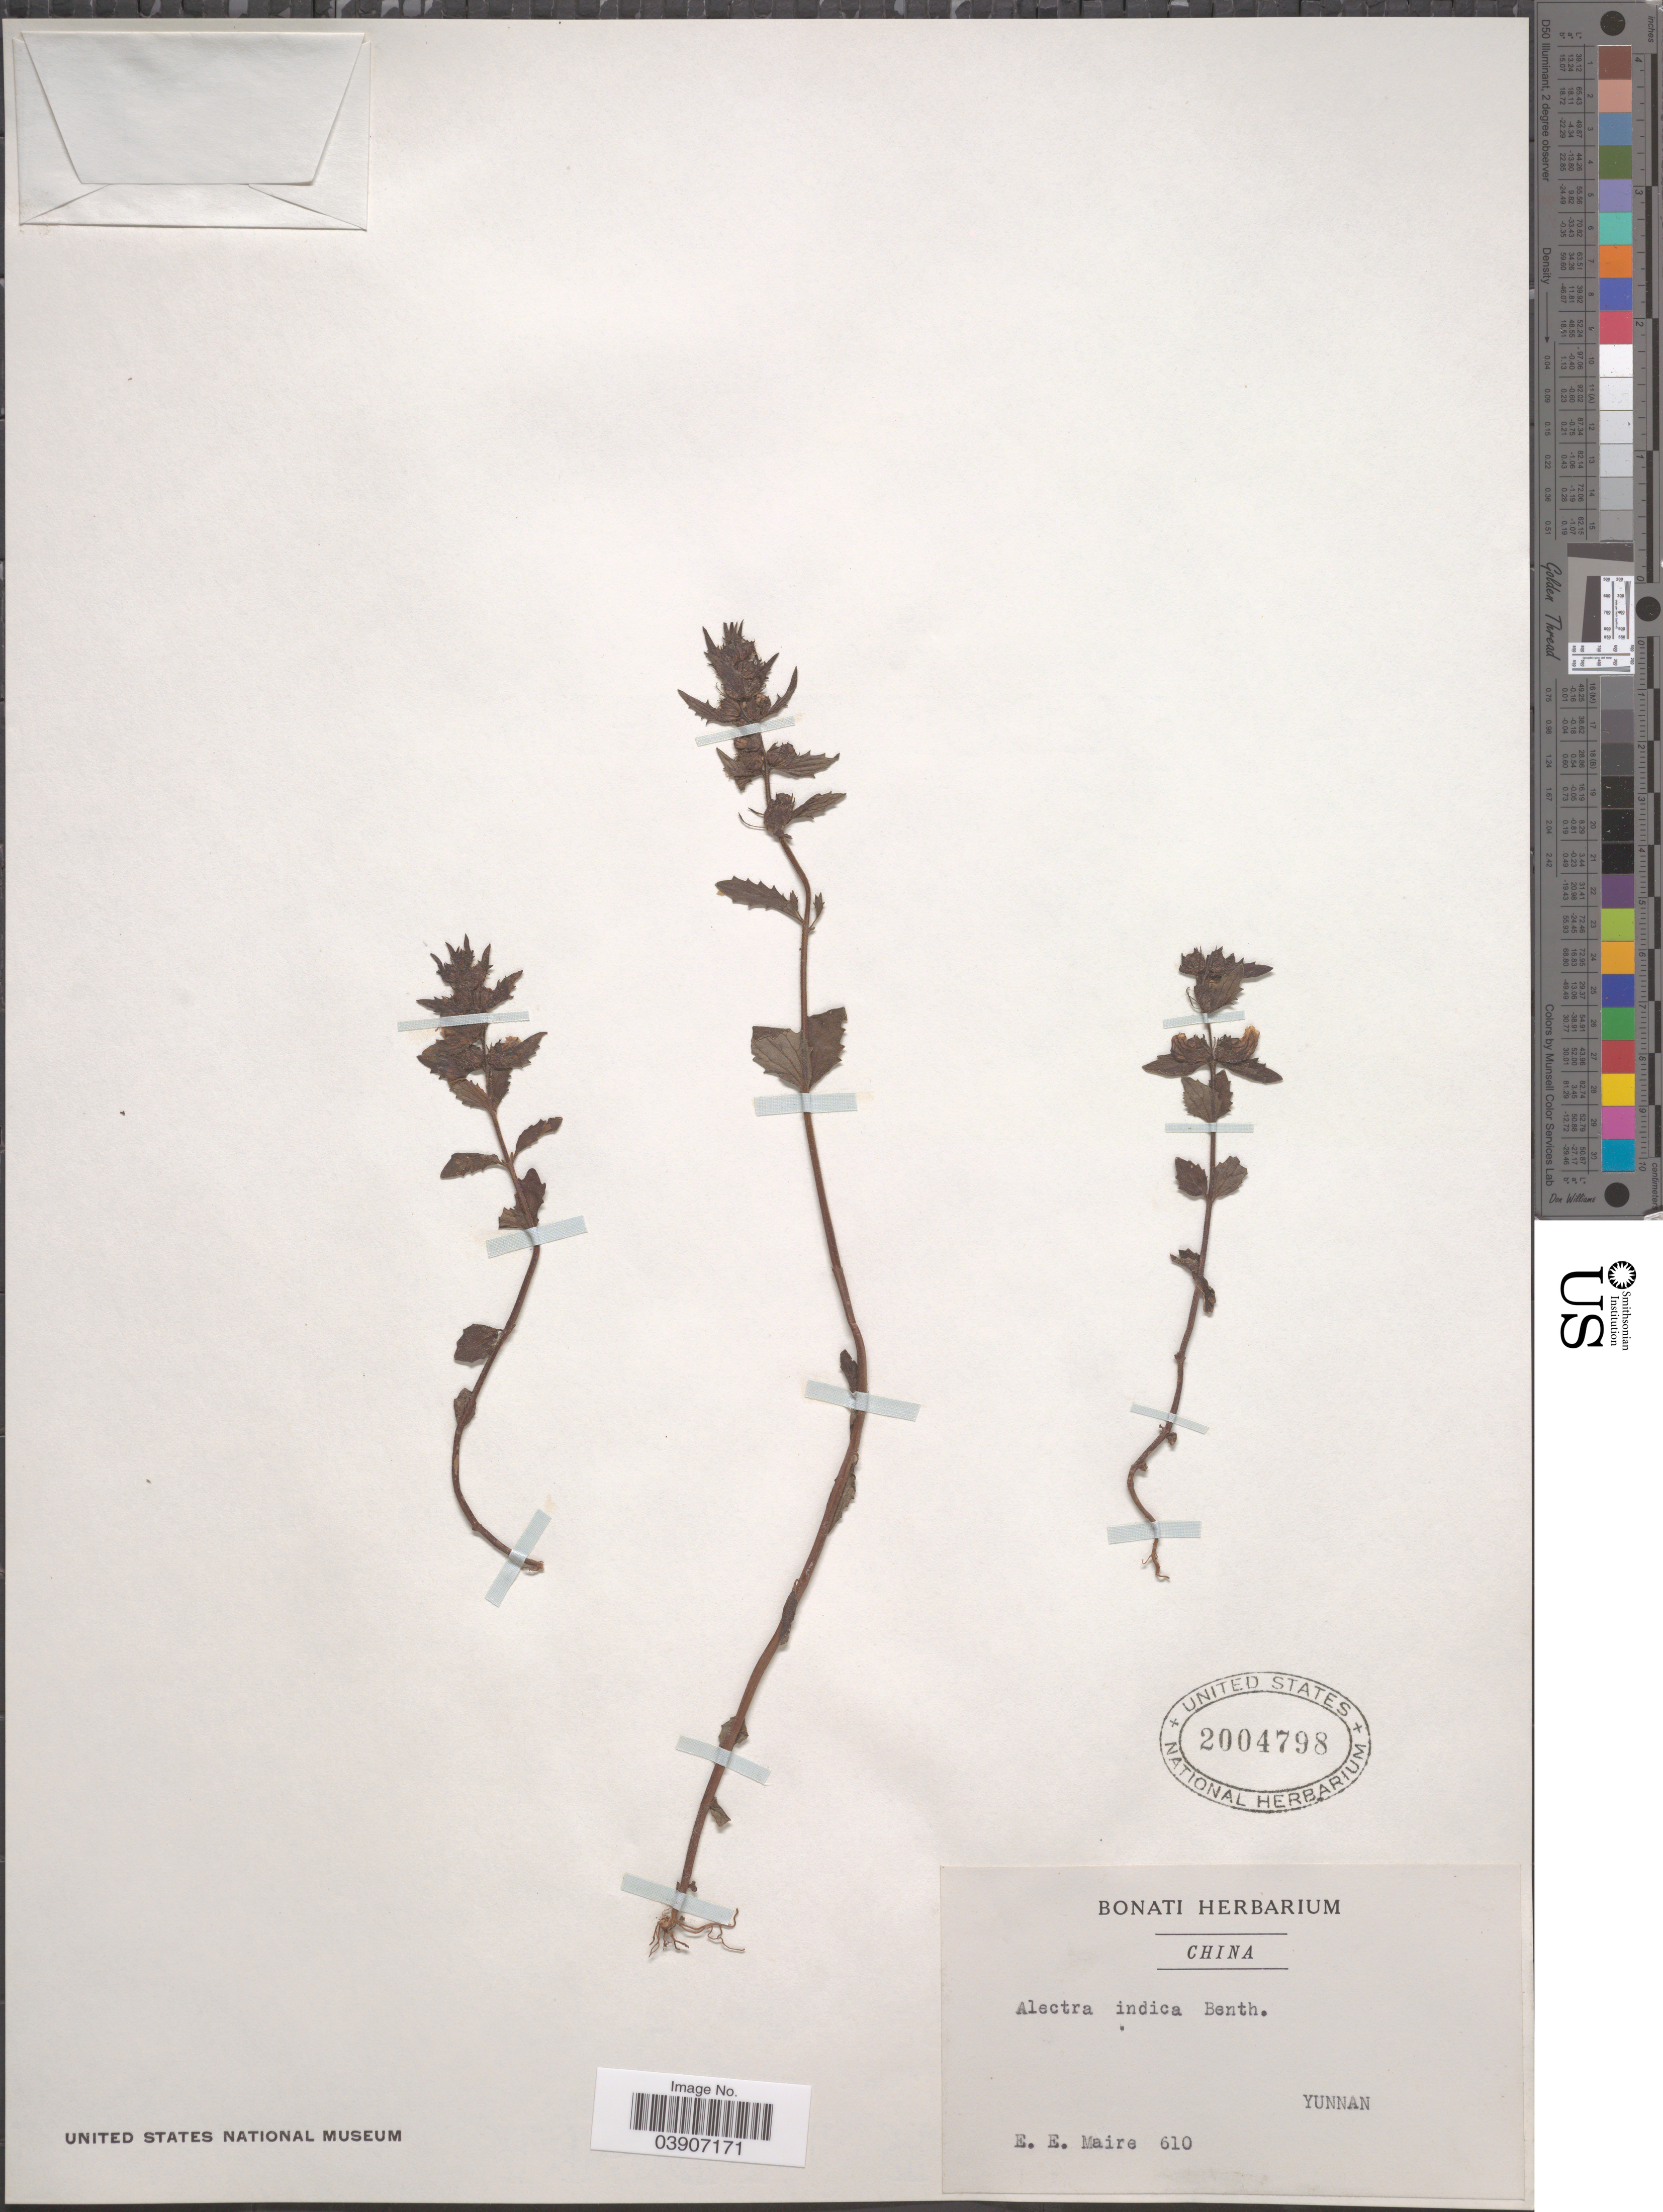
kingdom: Plantae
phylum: Tracheophyta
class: Magnoliopsida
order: Lamiales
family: Orobanchaceae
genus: Alectra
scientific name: Alectra indica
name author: Benth.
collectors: E. E. Maire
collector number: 610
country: China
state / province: Yunnan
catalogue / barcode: US 2004798